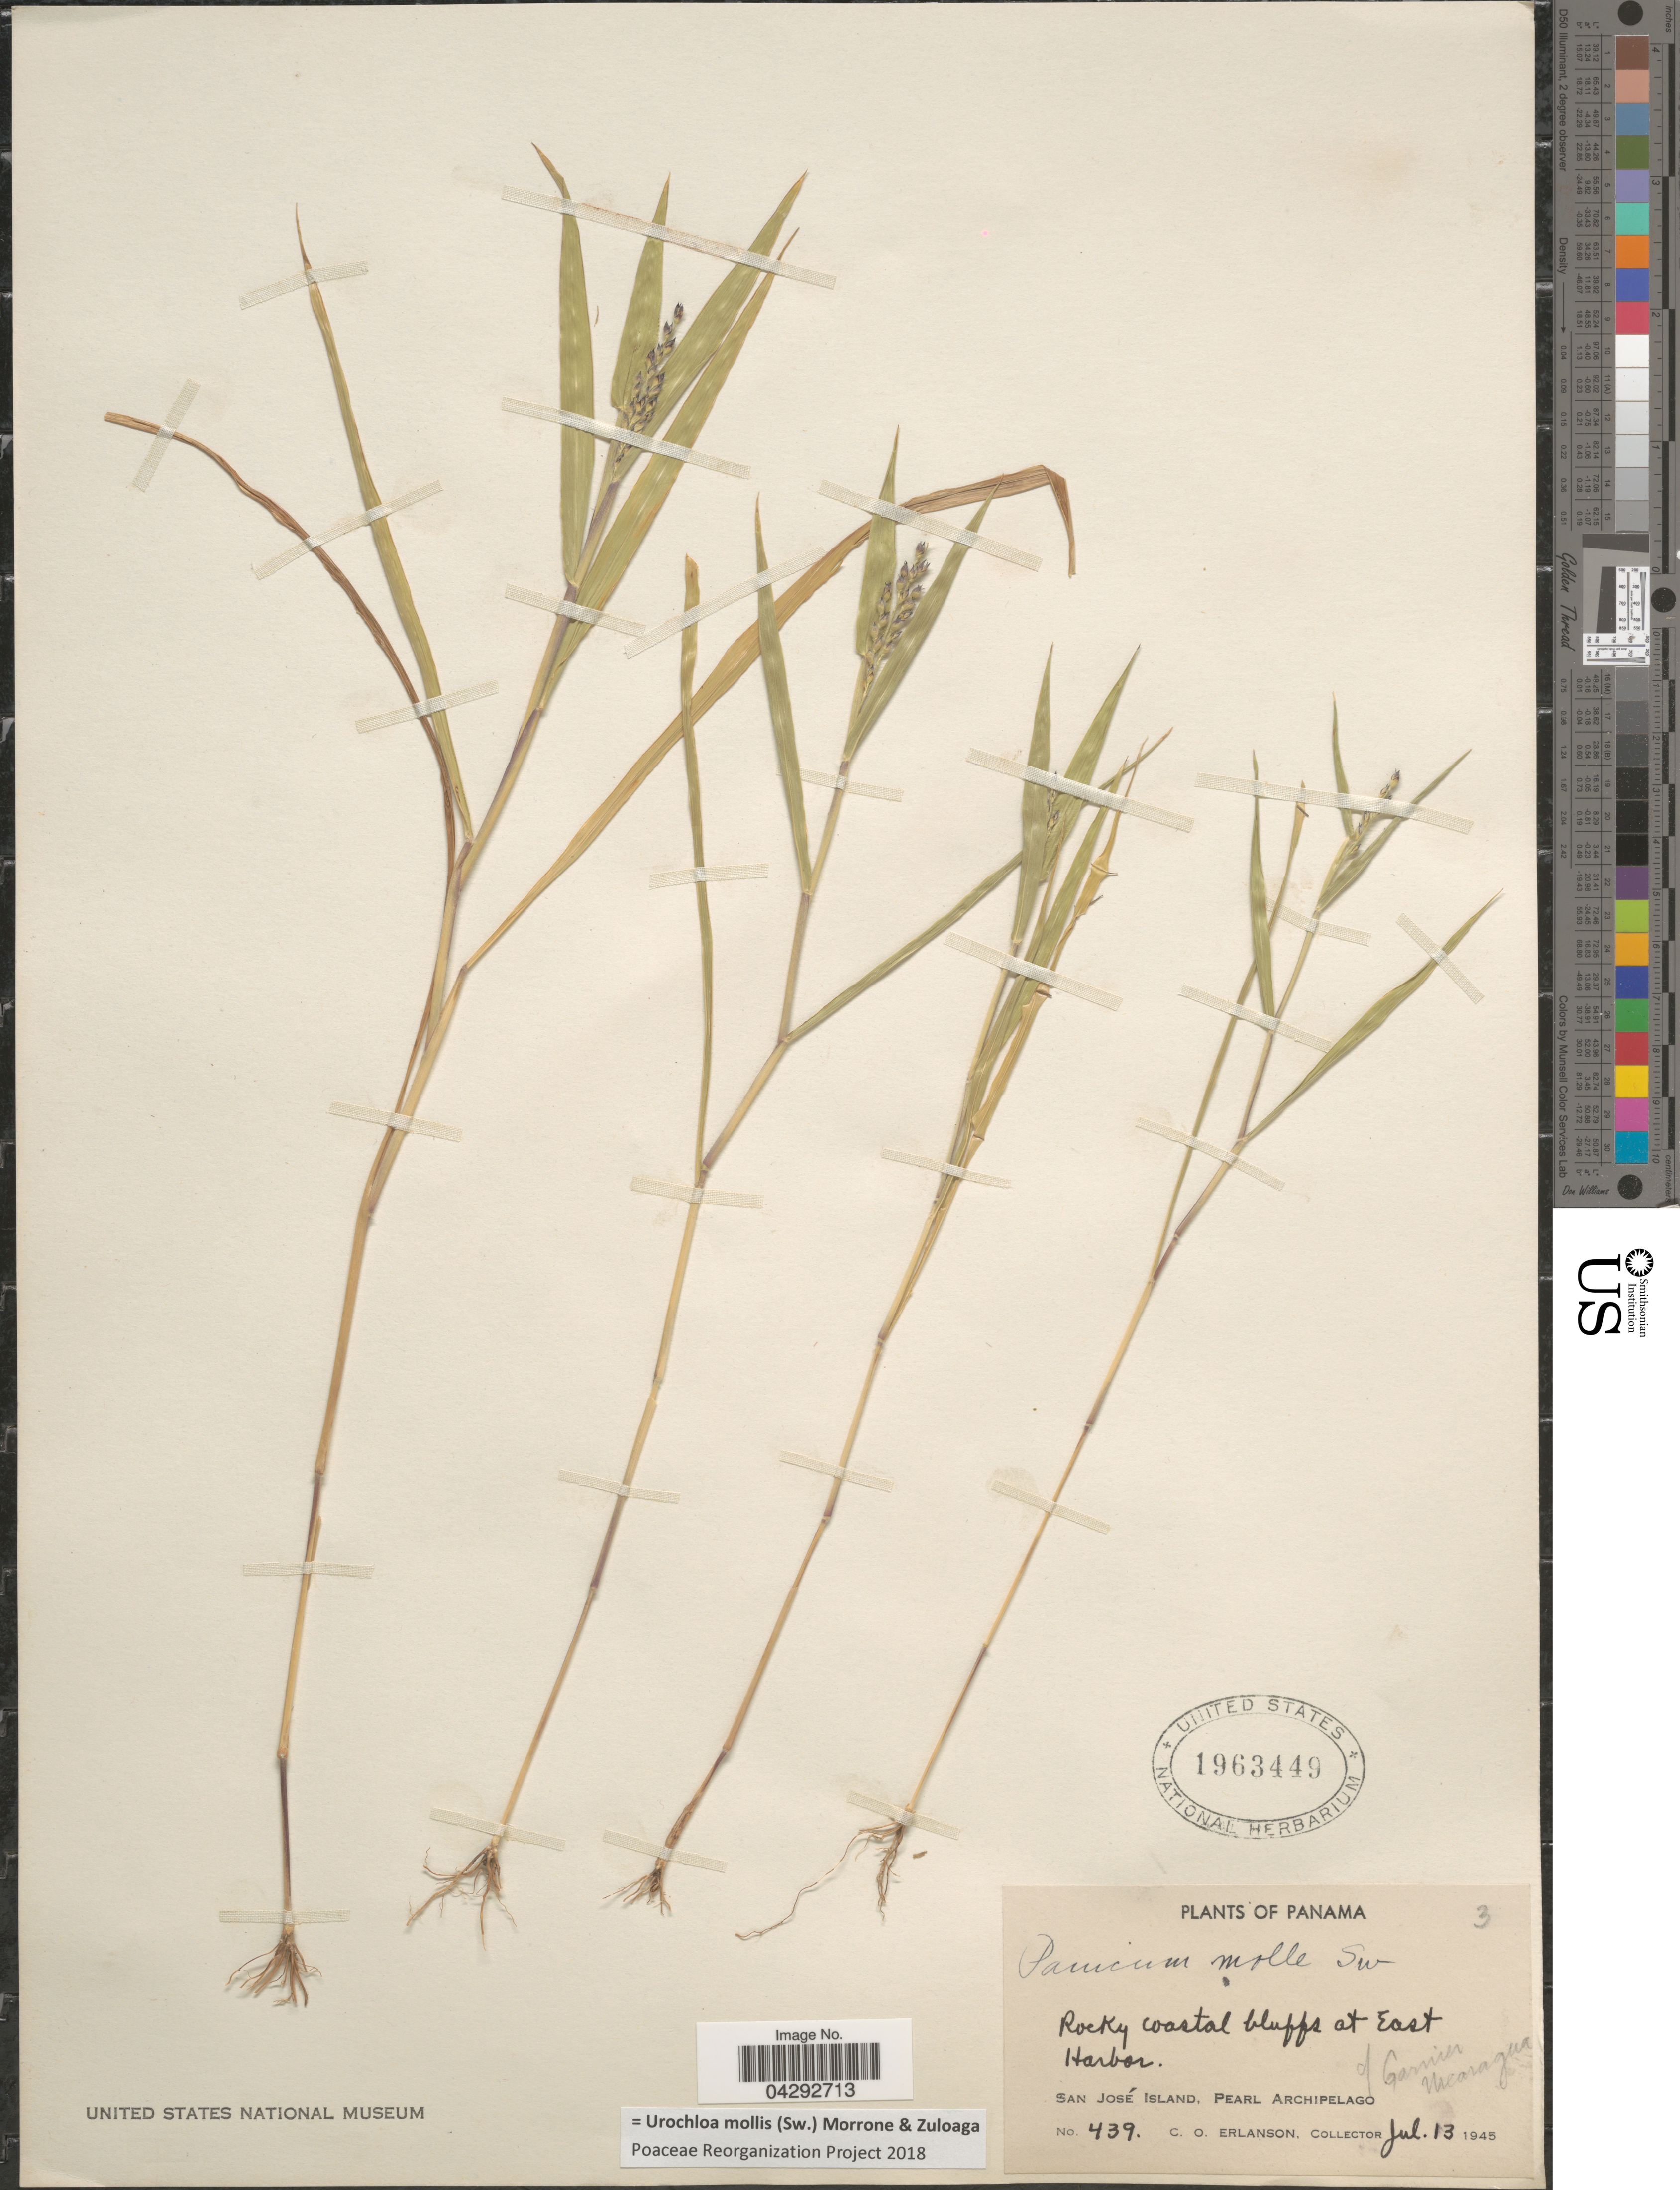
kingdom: Plantae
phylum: Tracheophyta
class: Liliopsida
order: Poales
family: Poaceae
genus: Urochloa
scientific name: Urochloa mollis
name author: (Sw.) Morrone & Zuloaga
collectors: C. O. Erlanson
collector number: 439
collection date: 1945-07-13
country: Panama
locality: Rocky coastal bluffs at East Harbor. San José Island, Pearl Archipelago.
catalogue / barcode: US 1963449